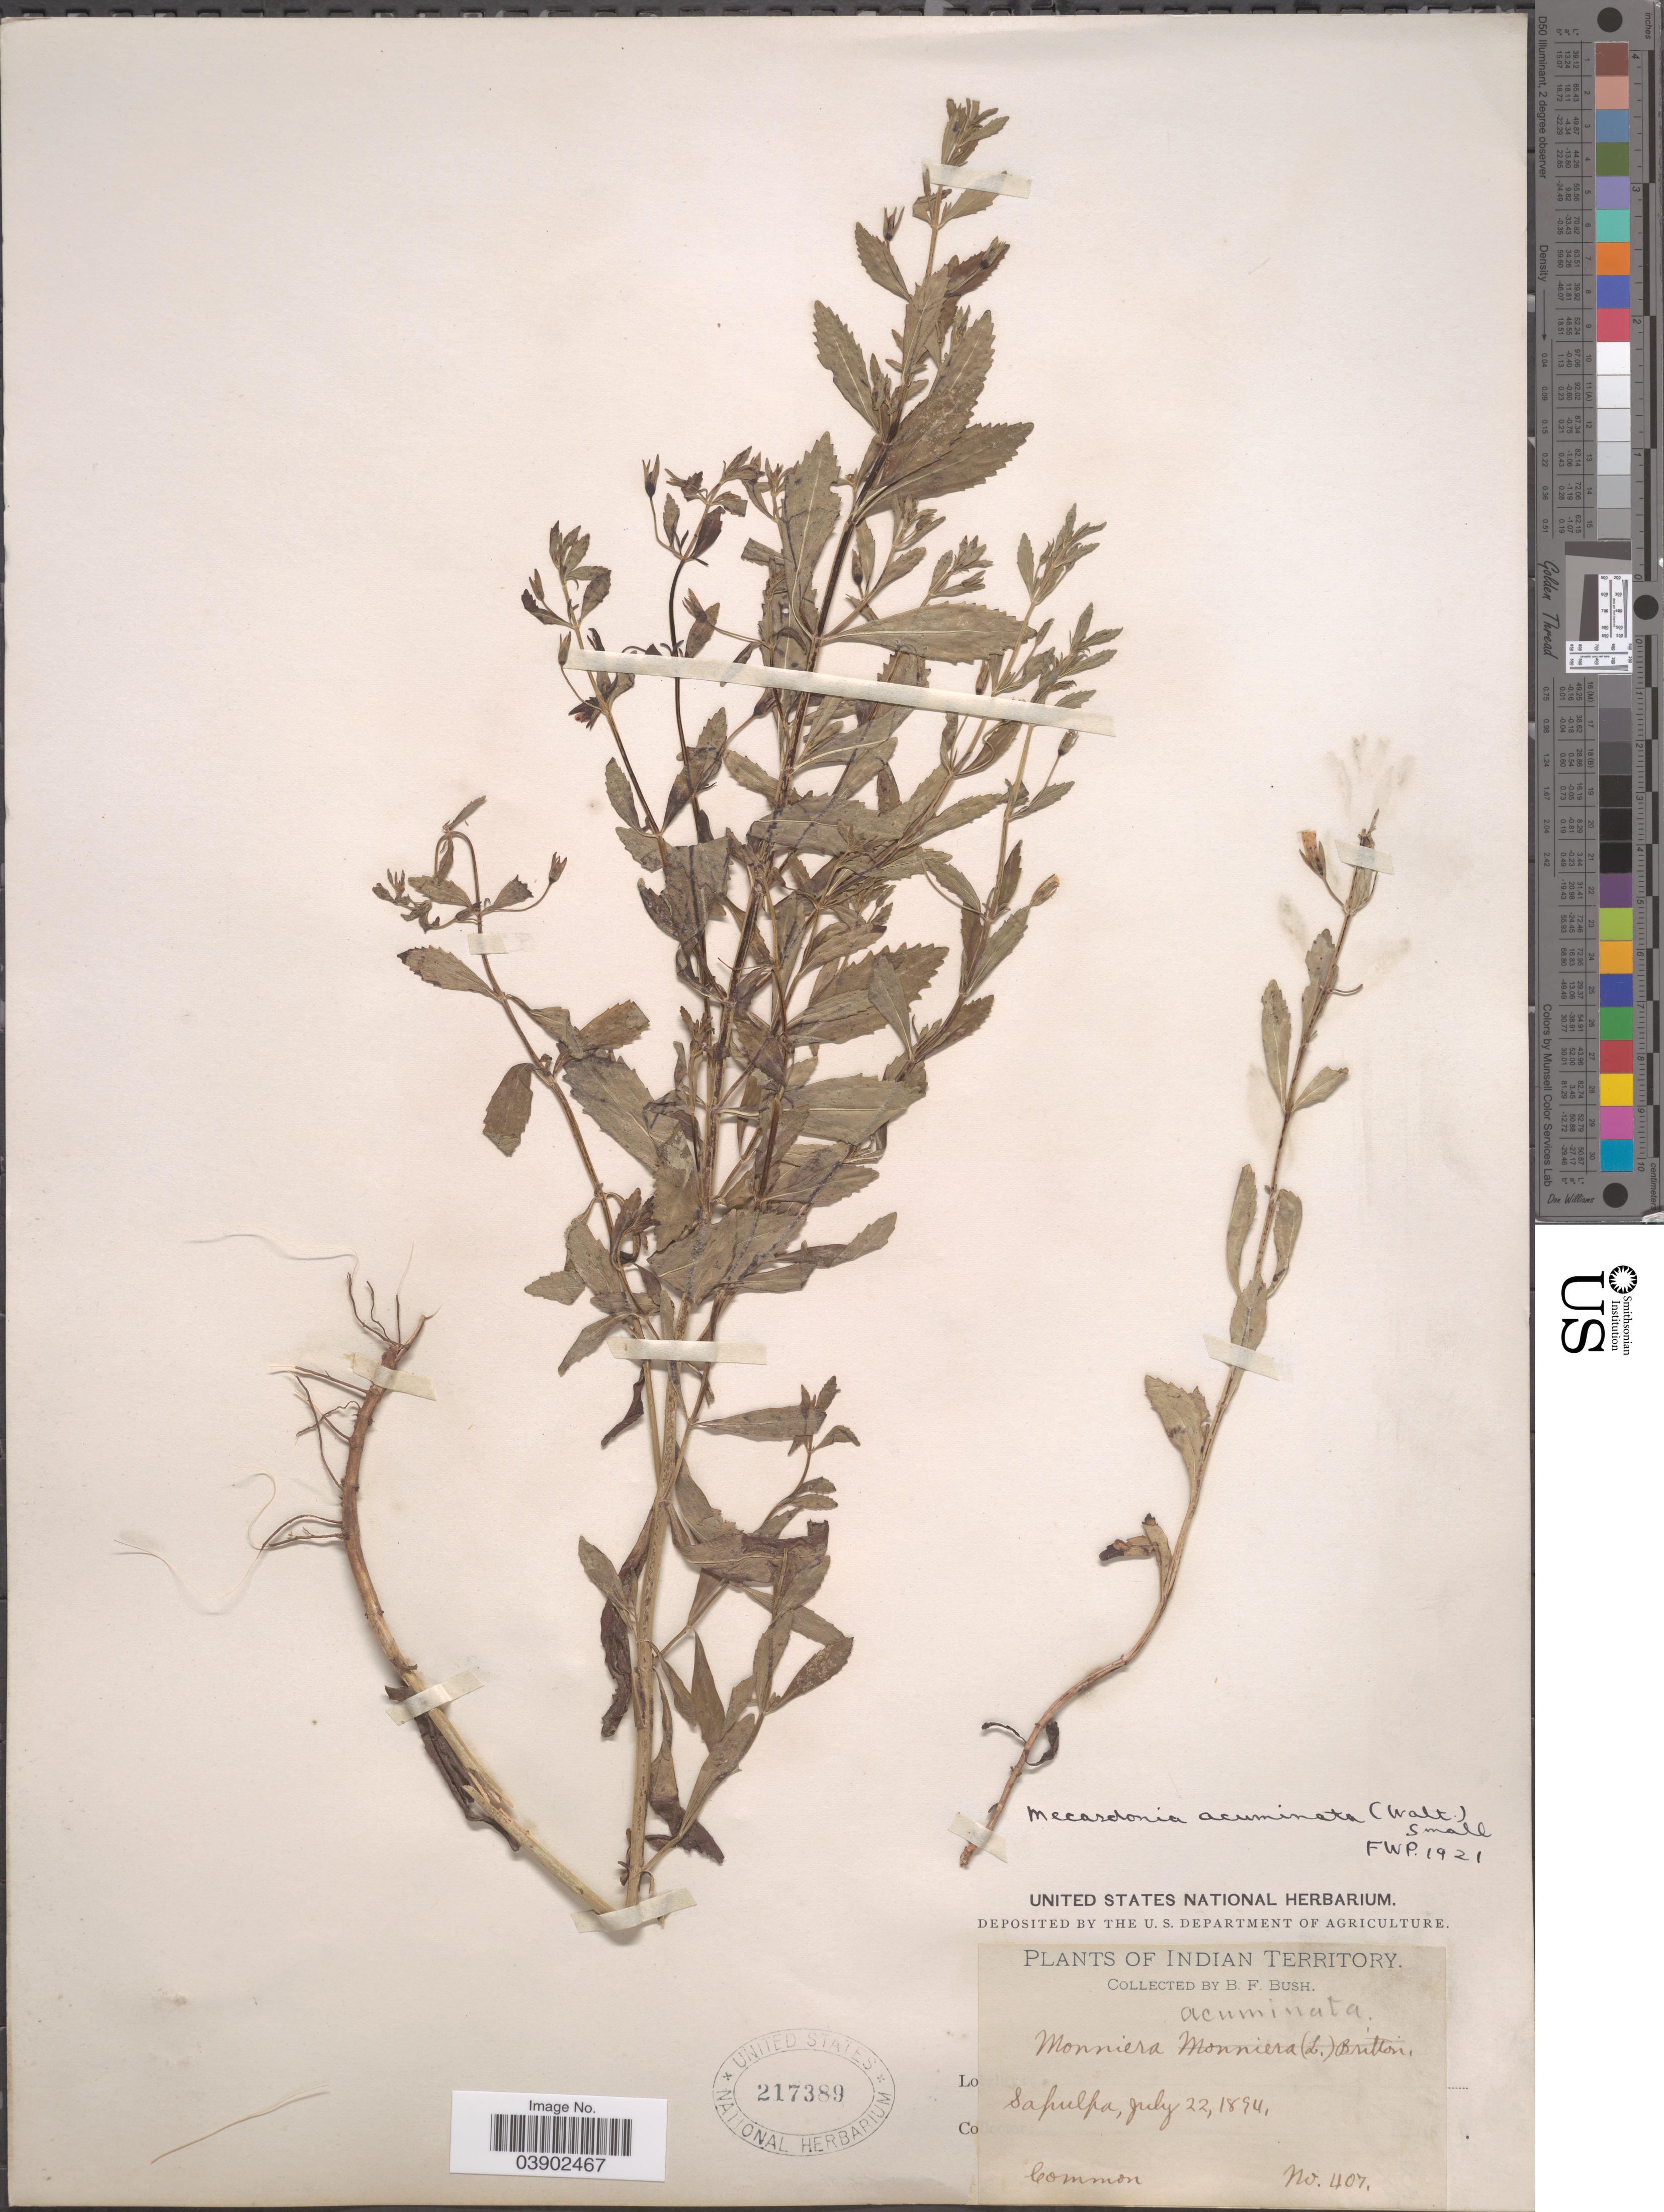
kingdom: Plantae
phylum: Tracheophyta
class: Magnoliopsida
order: Lamiales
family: Plantaginaceae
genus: Mecardonia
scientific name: Mecardonia acuminata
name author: (Walter) Small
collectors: B. F. Bush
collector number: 407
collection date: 1894-07-22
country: United States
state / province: Oklahoma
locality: Indian Territory. Sapulpa.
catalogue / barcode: US 217389